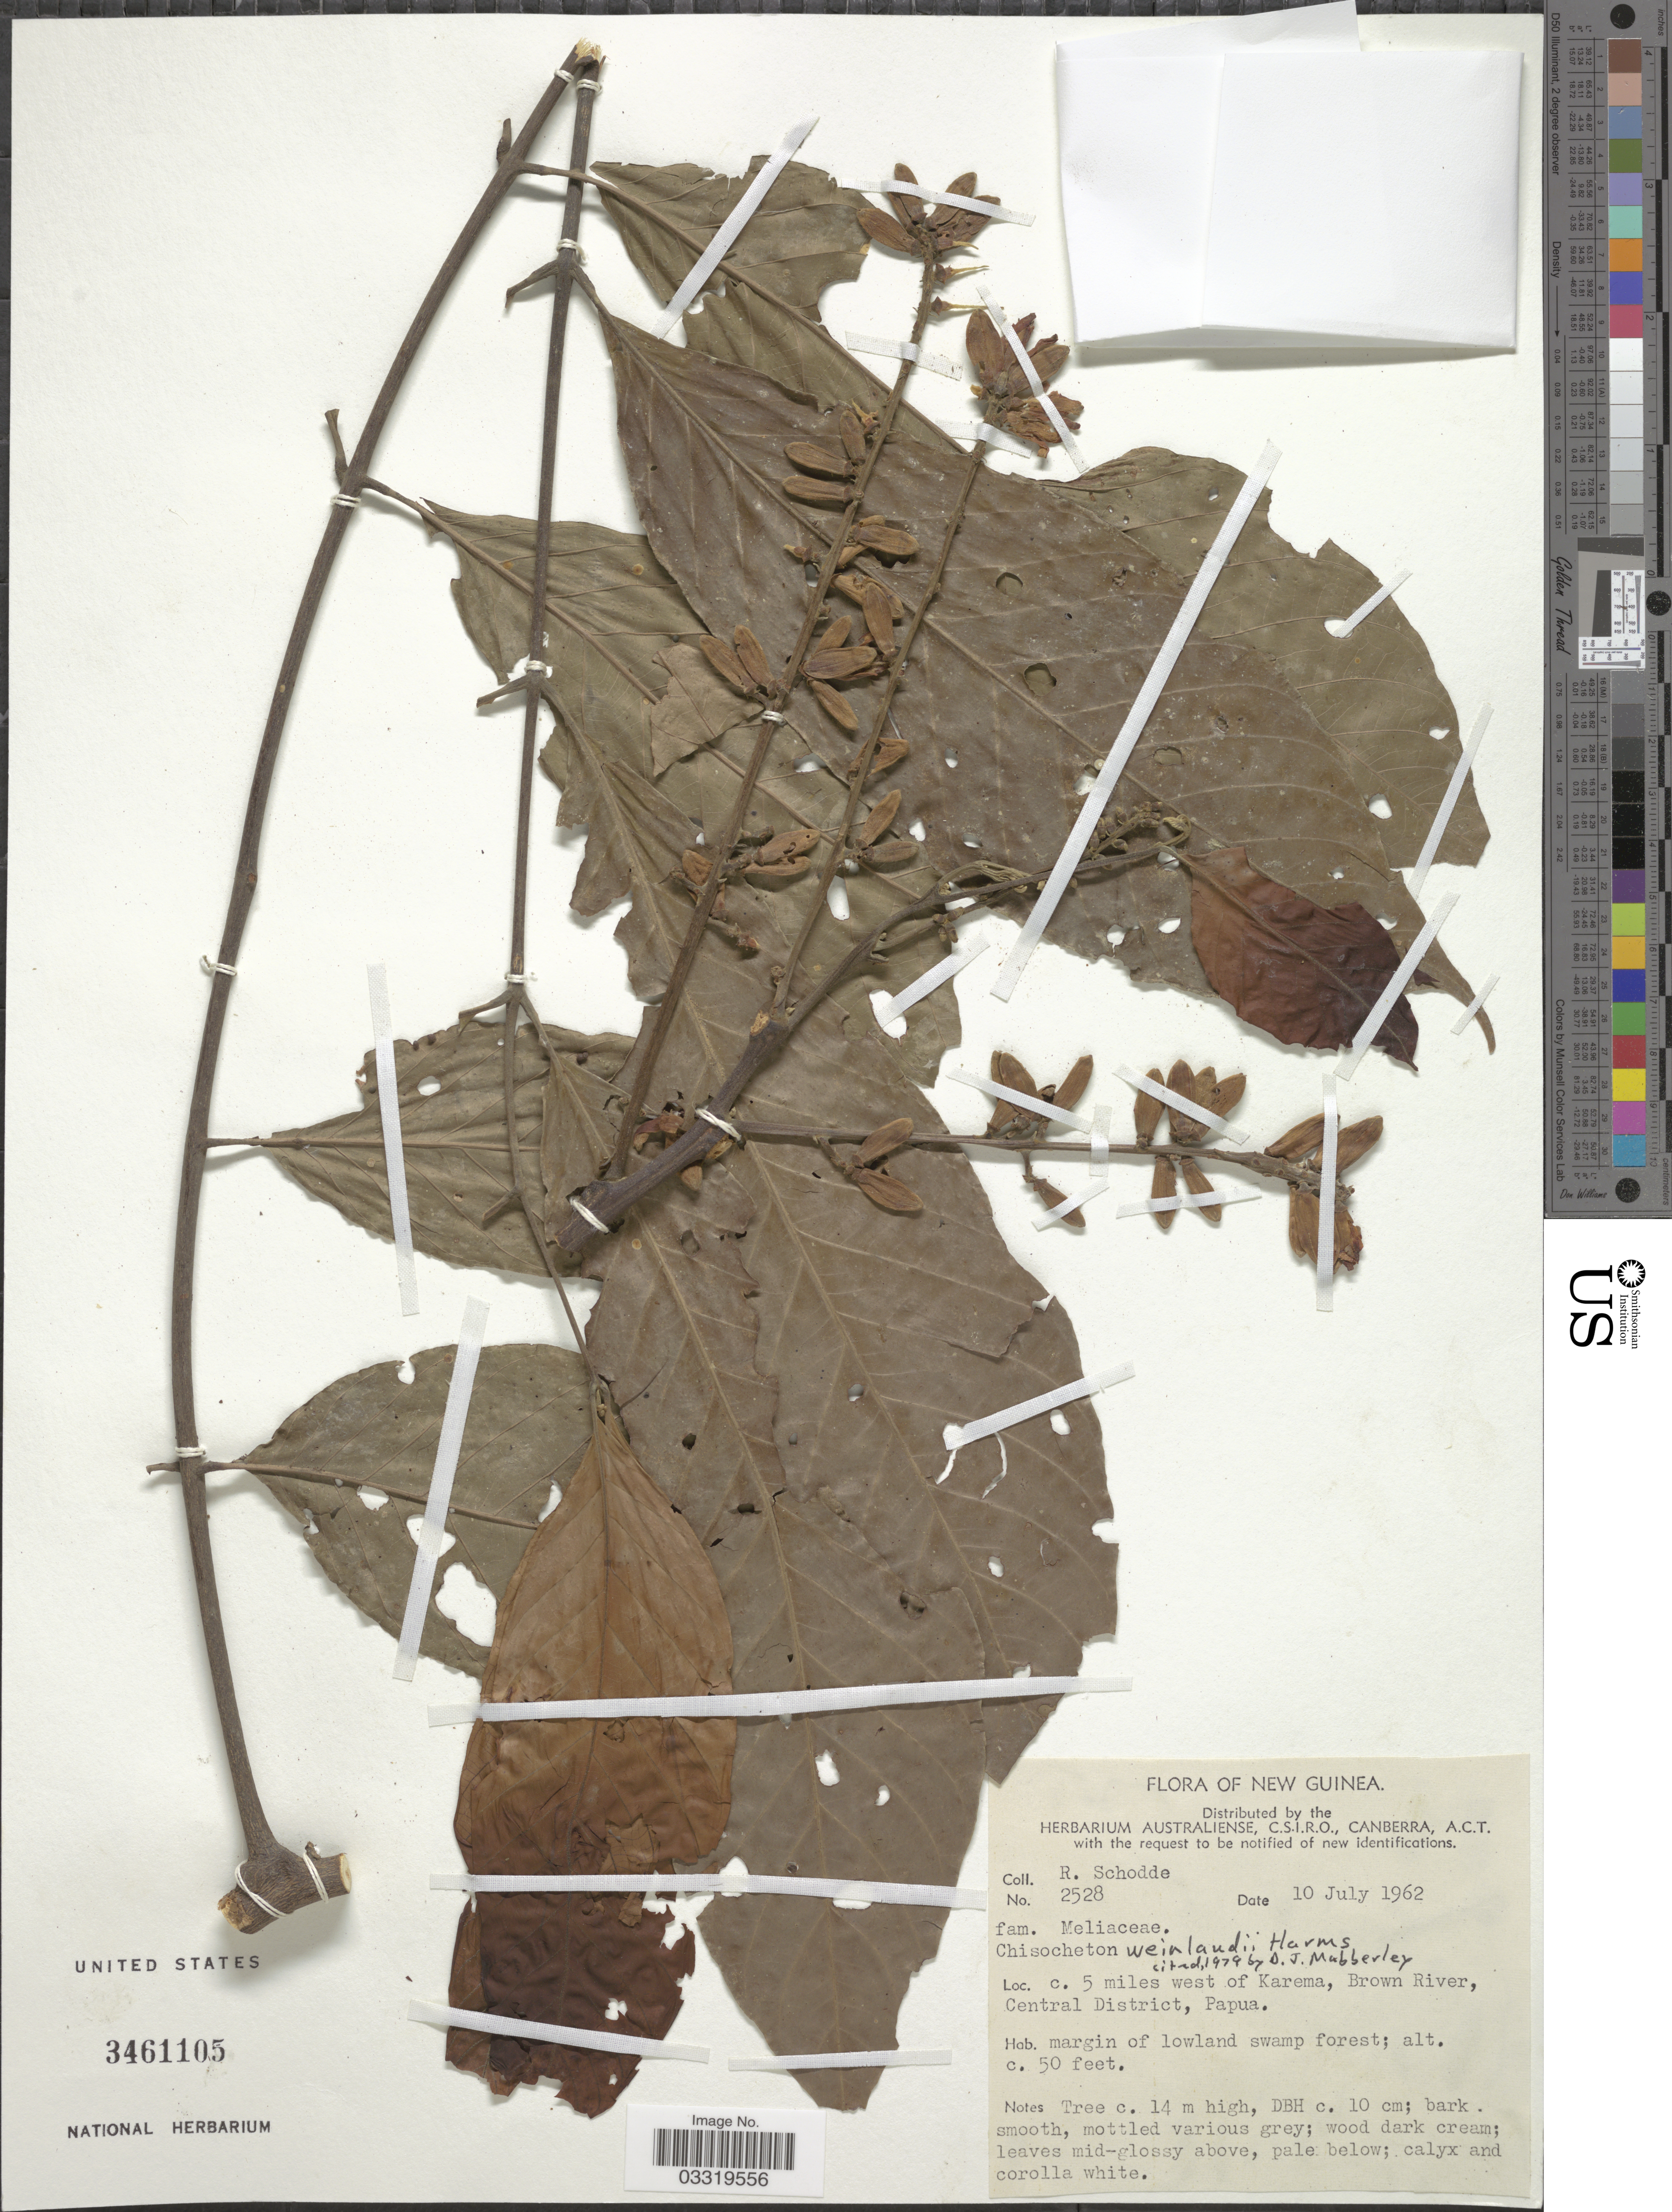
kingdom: Plantae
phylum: Tracheophyta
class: Magnoliopsida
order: Sapindales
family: Meliaceae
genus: Chisocheton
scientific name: Chisocheton lasiocarpus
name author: (Miq.) Valeton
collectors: R. Schodde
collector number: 2528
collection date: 1962-07-10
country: Papua New Guinea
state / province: Central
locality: New Guinea. C. 5 miles west of Karema, Brown River, Central District, Papua.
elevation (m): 15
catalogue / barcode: US 3461105